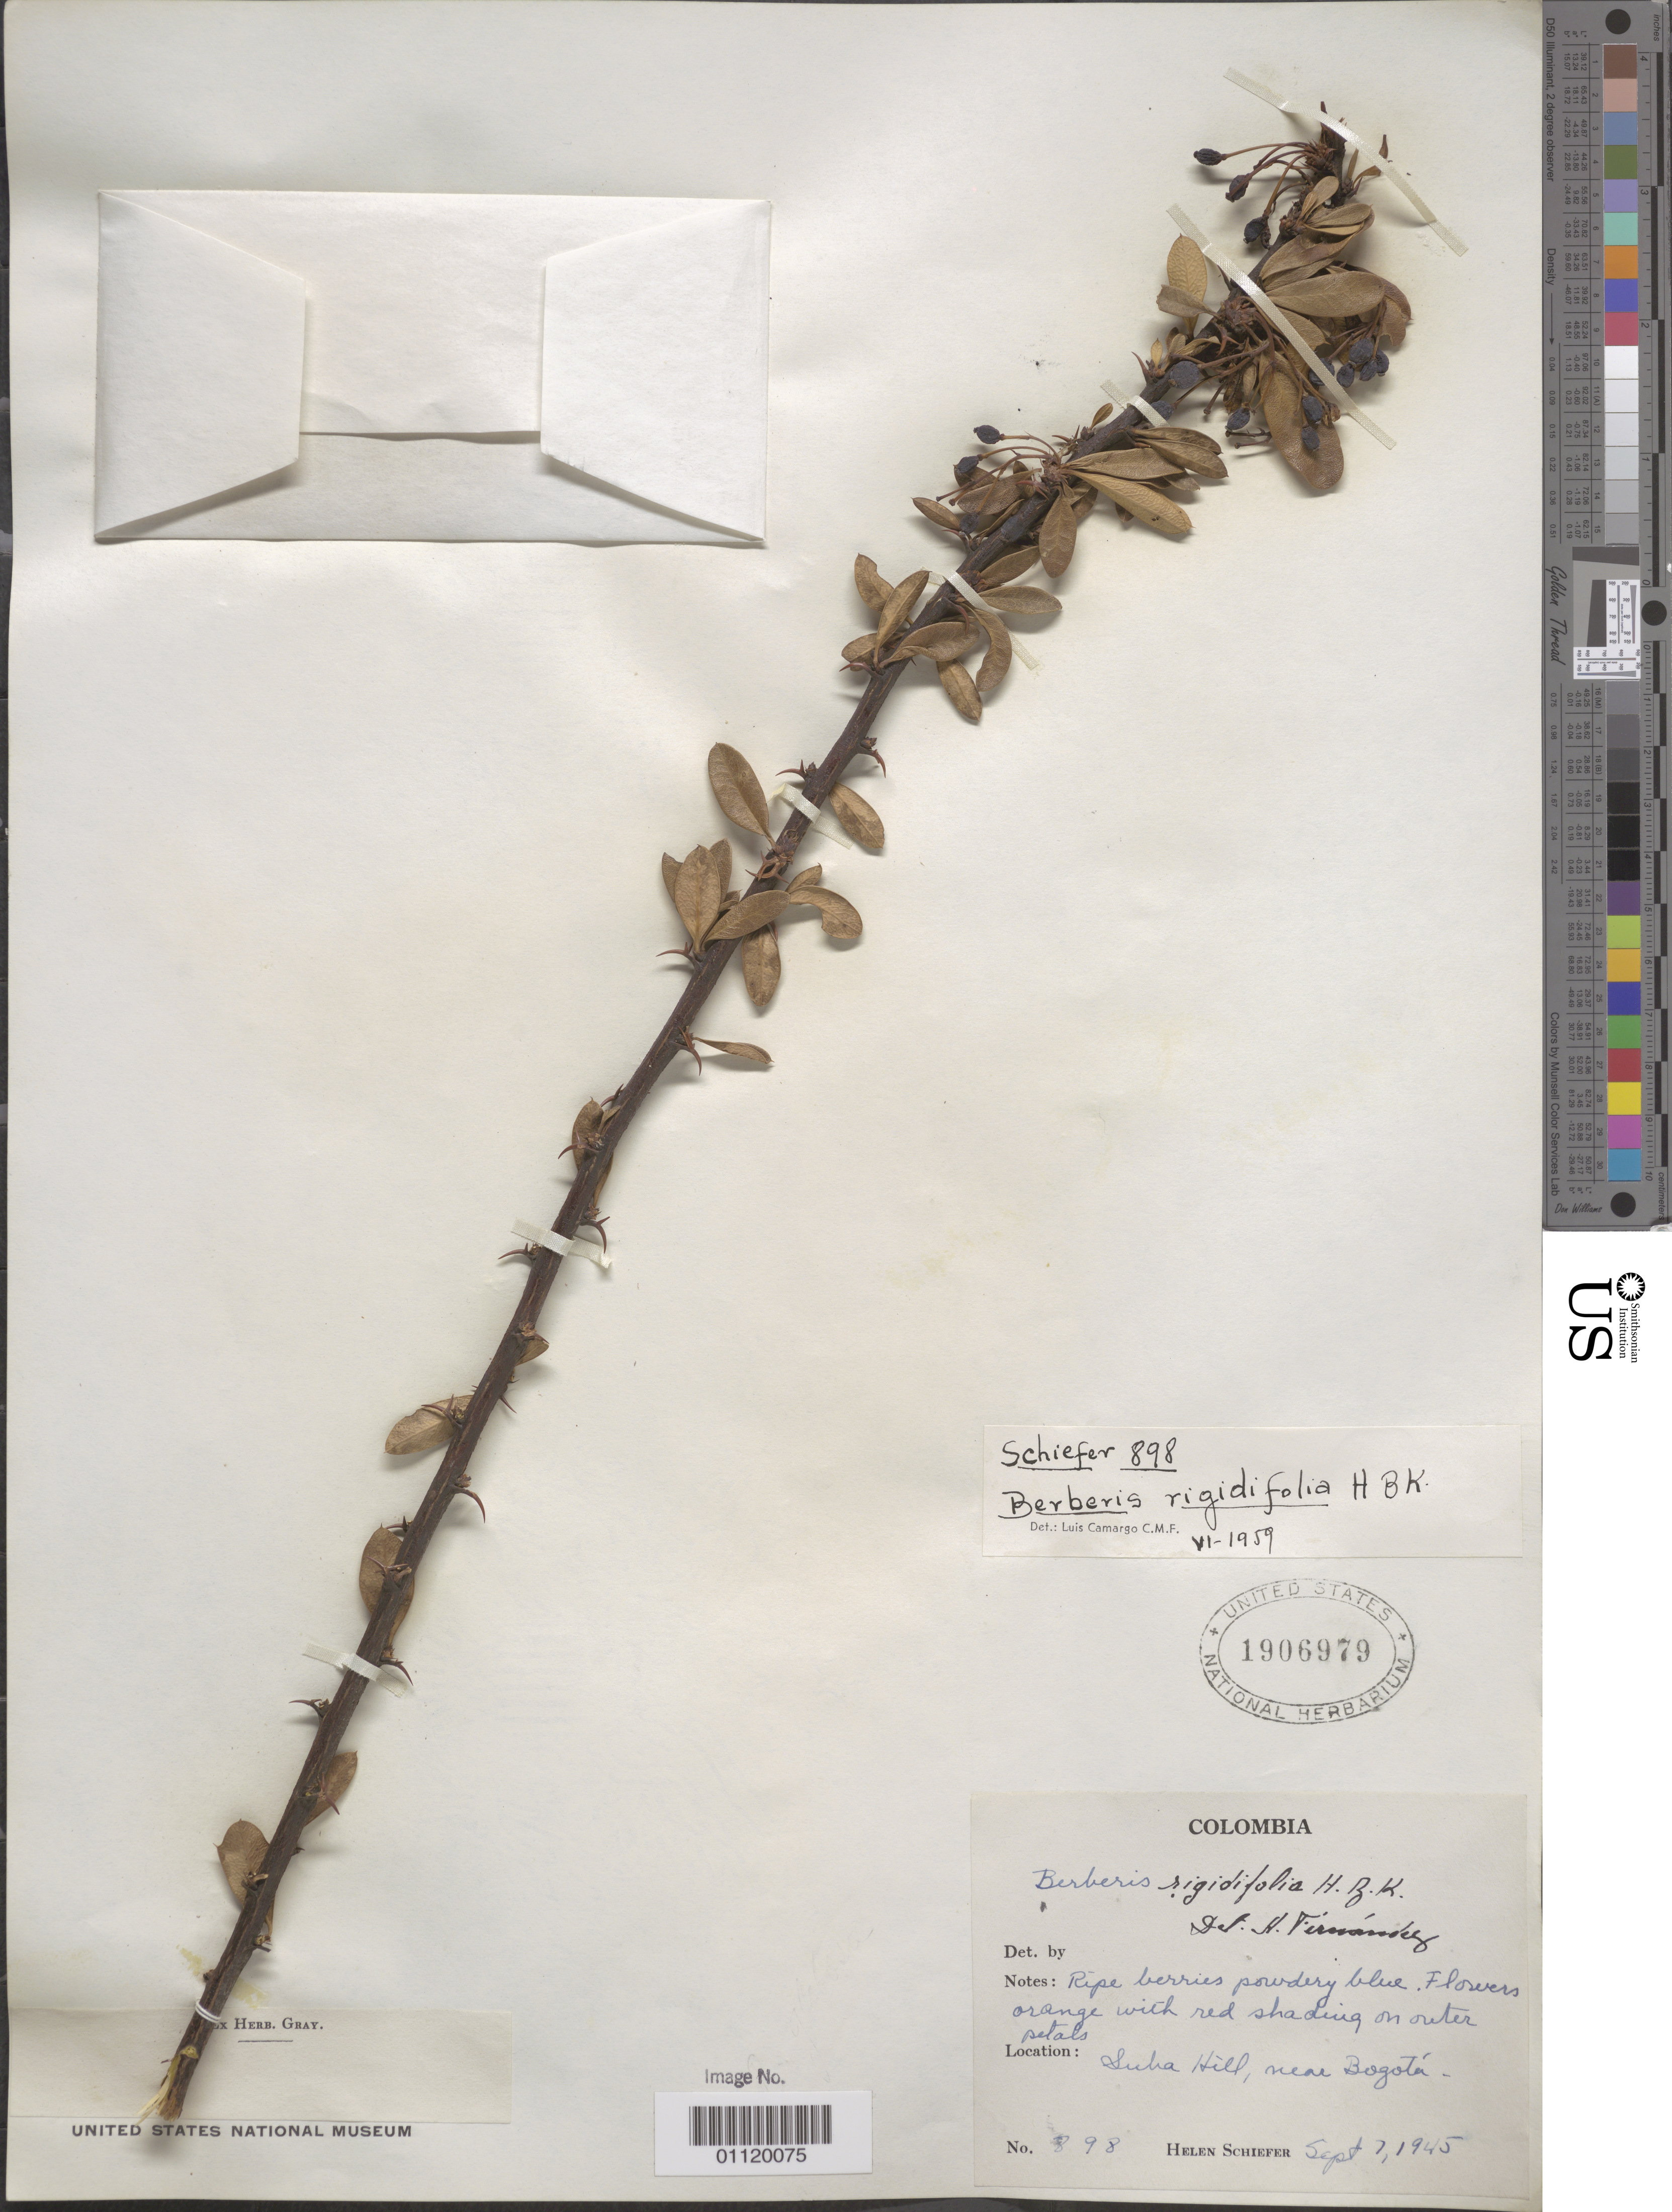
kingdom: Plantae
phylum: Tracheophyta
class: Magnoliopsida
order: Ranunculales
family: Berberidaceae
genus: Berberis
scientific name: Berberis rigidifolia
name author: Kunth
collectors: H. Scheifer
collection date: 1945-09-07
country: Colombia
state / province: Bogota D.C.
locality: Suha Hill, near Bogotá.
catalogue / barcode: US 1906979